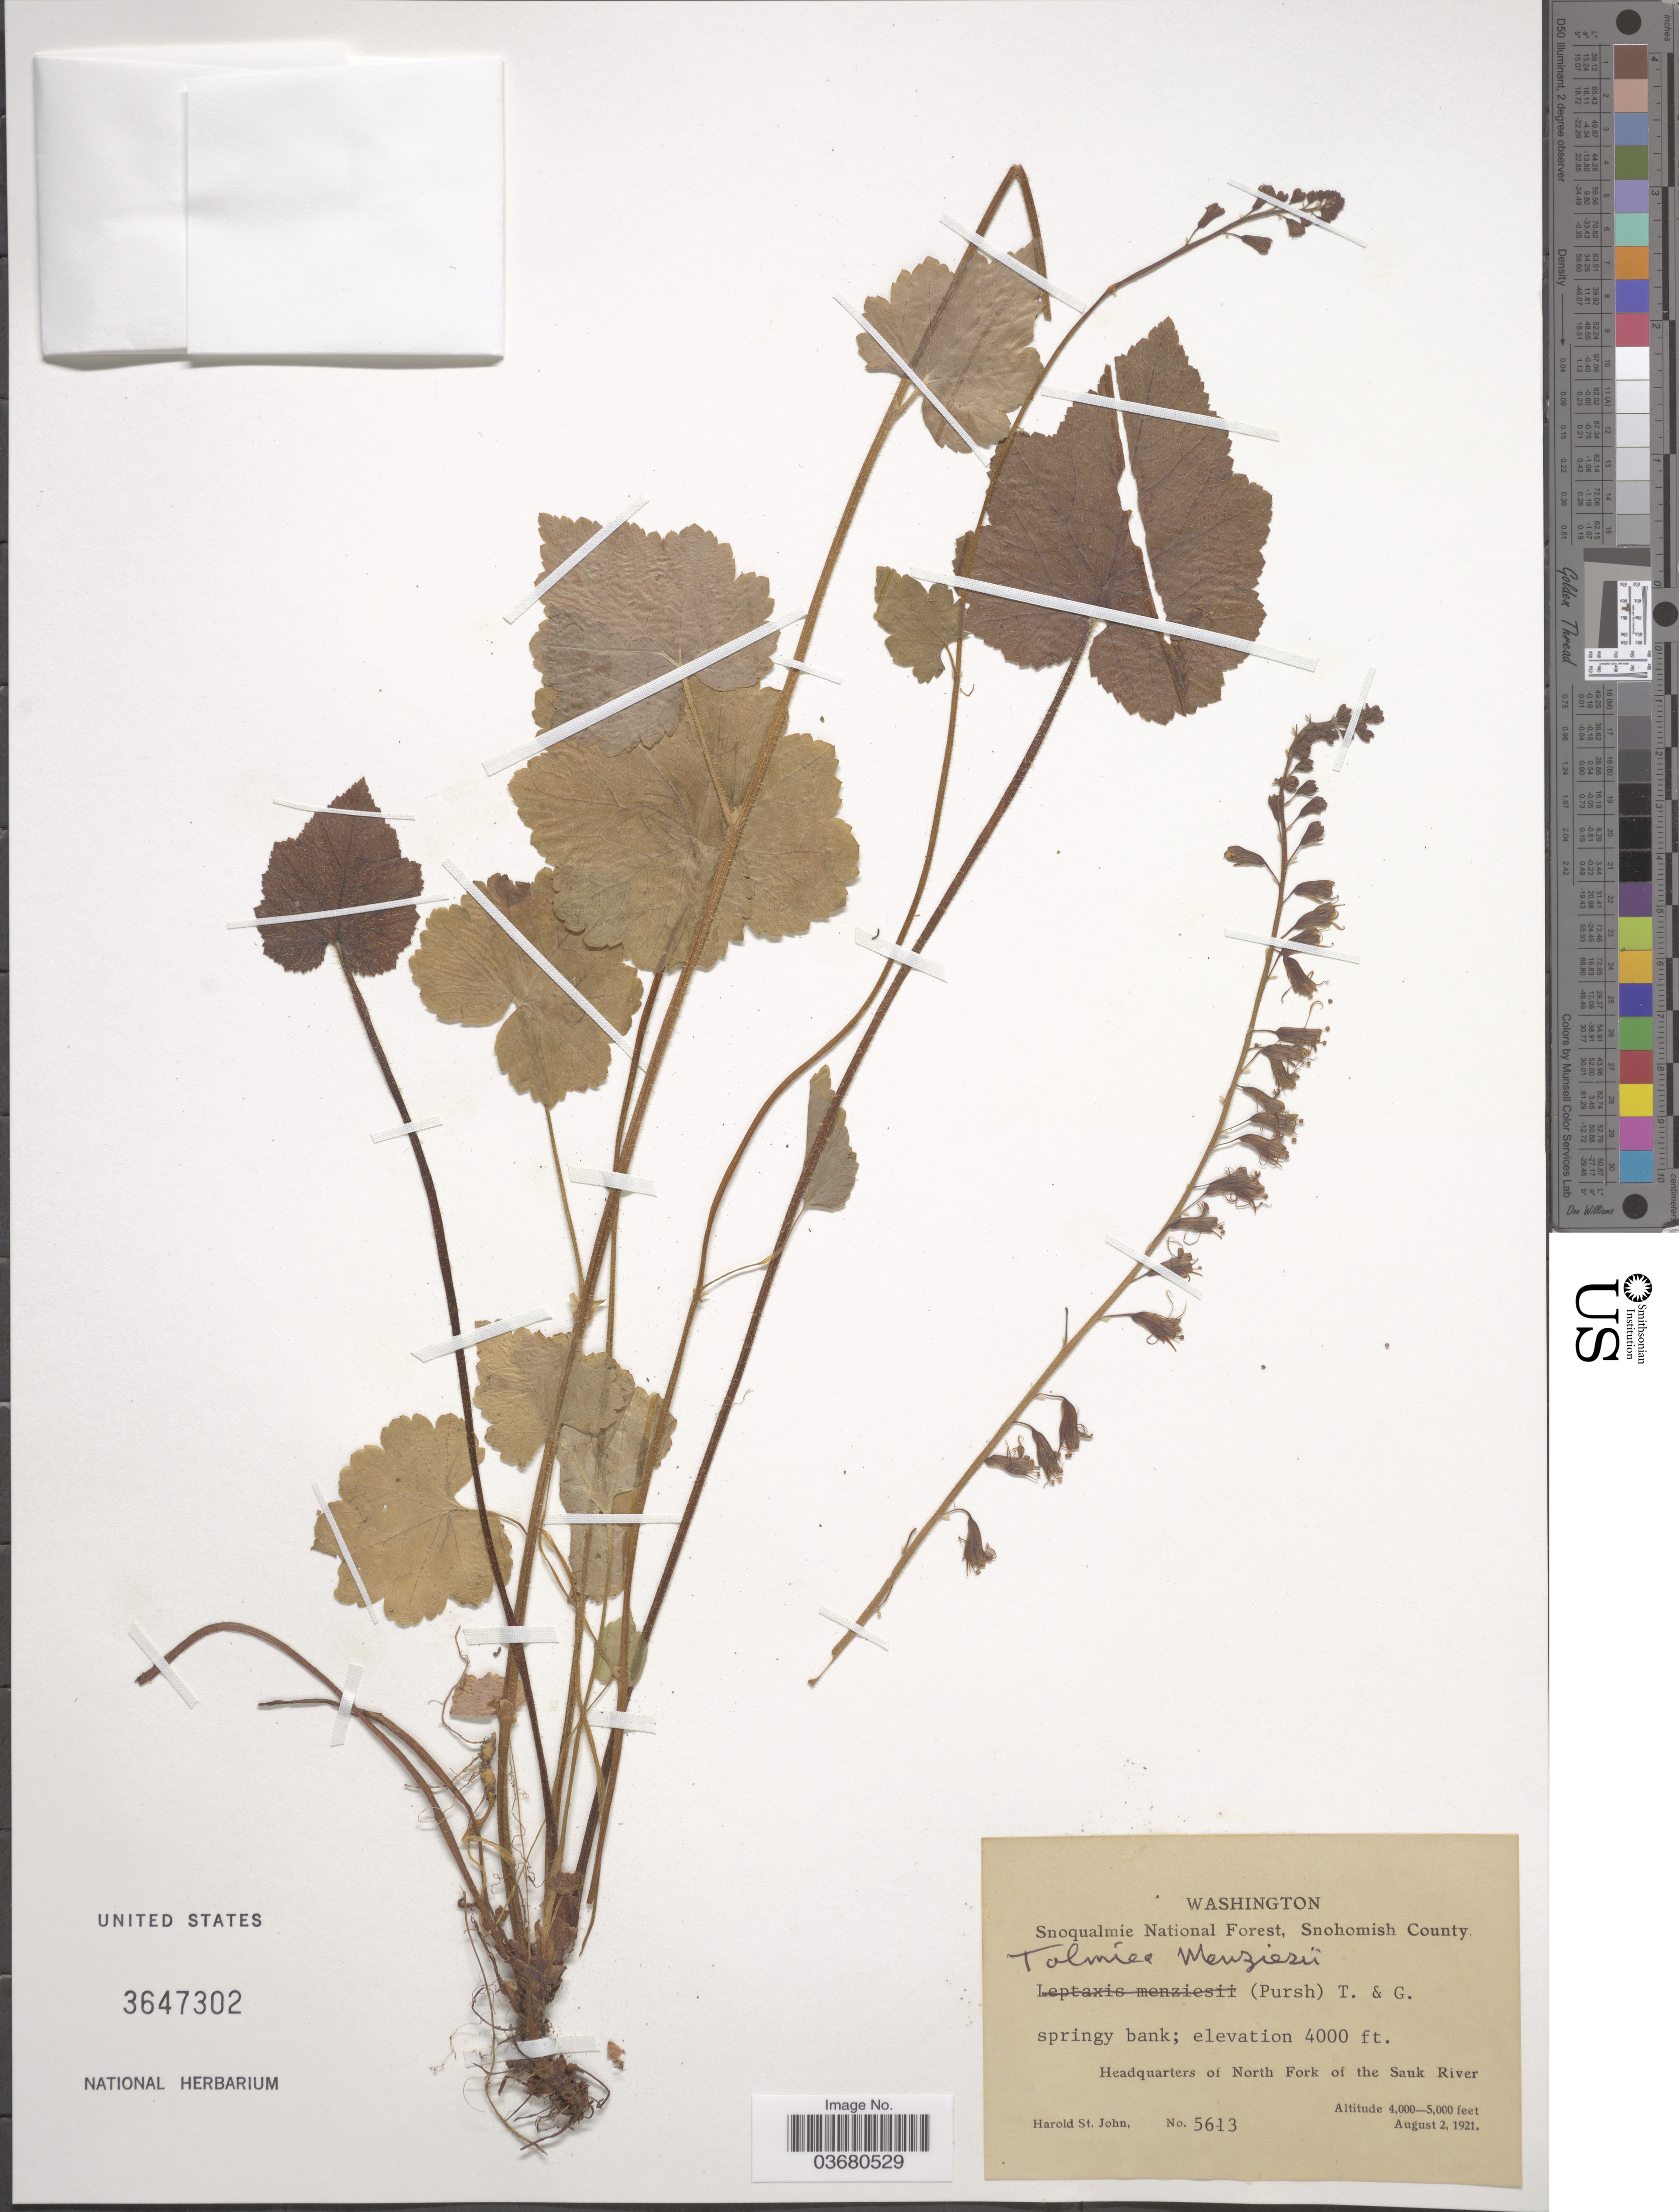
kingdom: Plantae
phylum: Tracheophyta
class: Magnoliopsida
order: Saxifragales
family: Saxifragaceae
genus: Tolmiea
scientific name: Tolmiea menziesii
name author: (Pursh) Torr. & A. Gray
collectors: H. St. John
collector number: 5613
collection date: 1921-08-02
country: United States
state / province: Washington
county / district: Snohomish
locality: Snoqualmie National Forest, Snohomish County. Headquarters of North Fork of the Sauk River.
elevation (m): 1219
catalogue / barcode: US 3647302